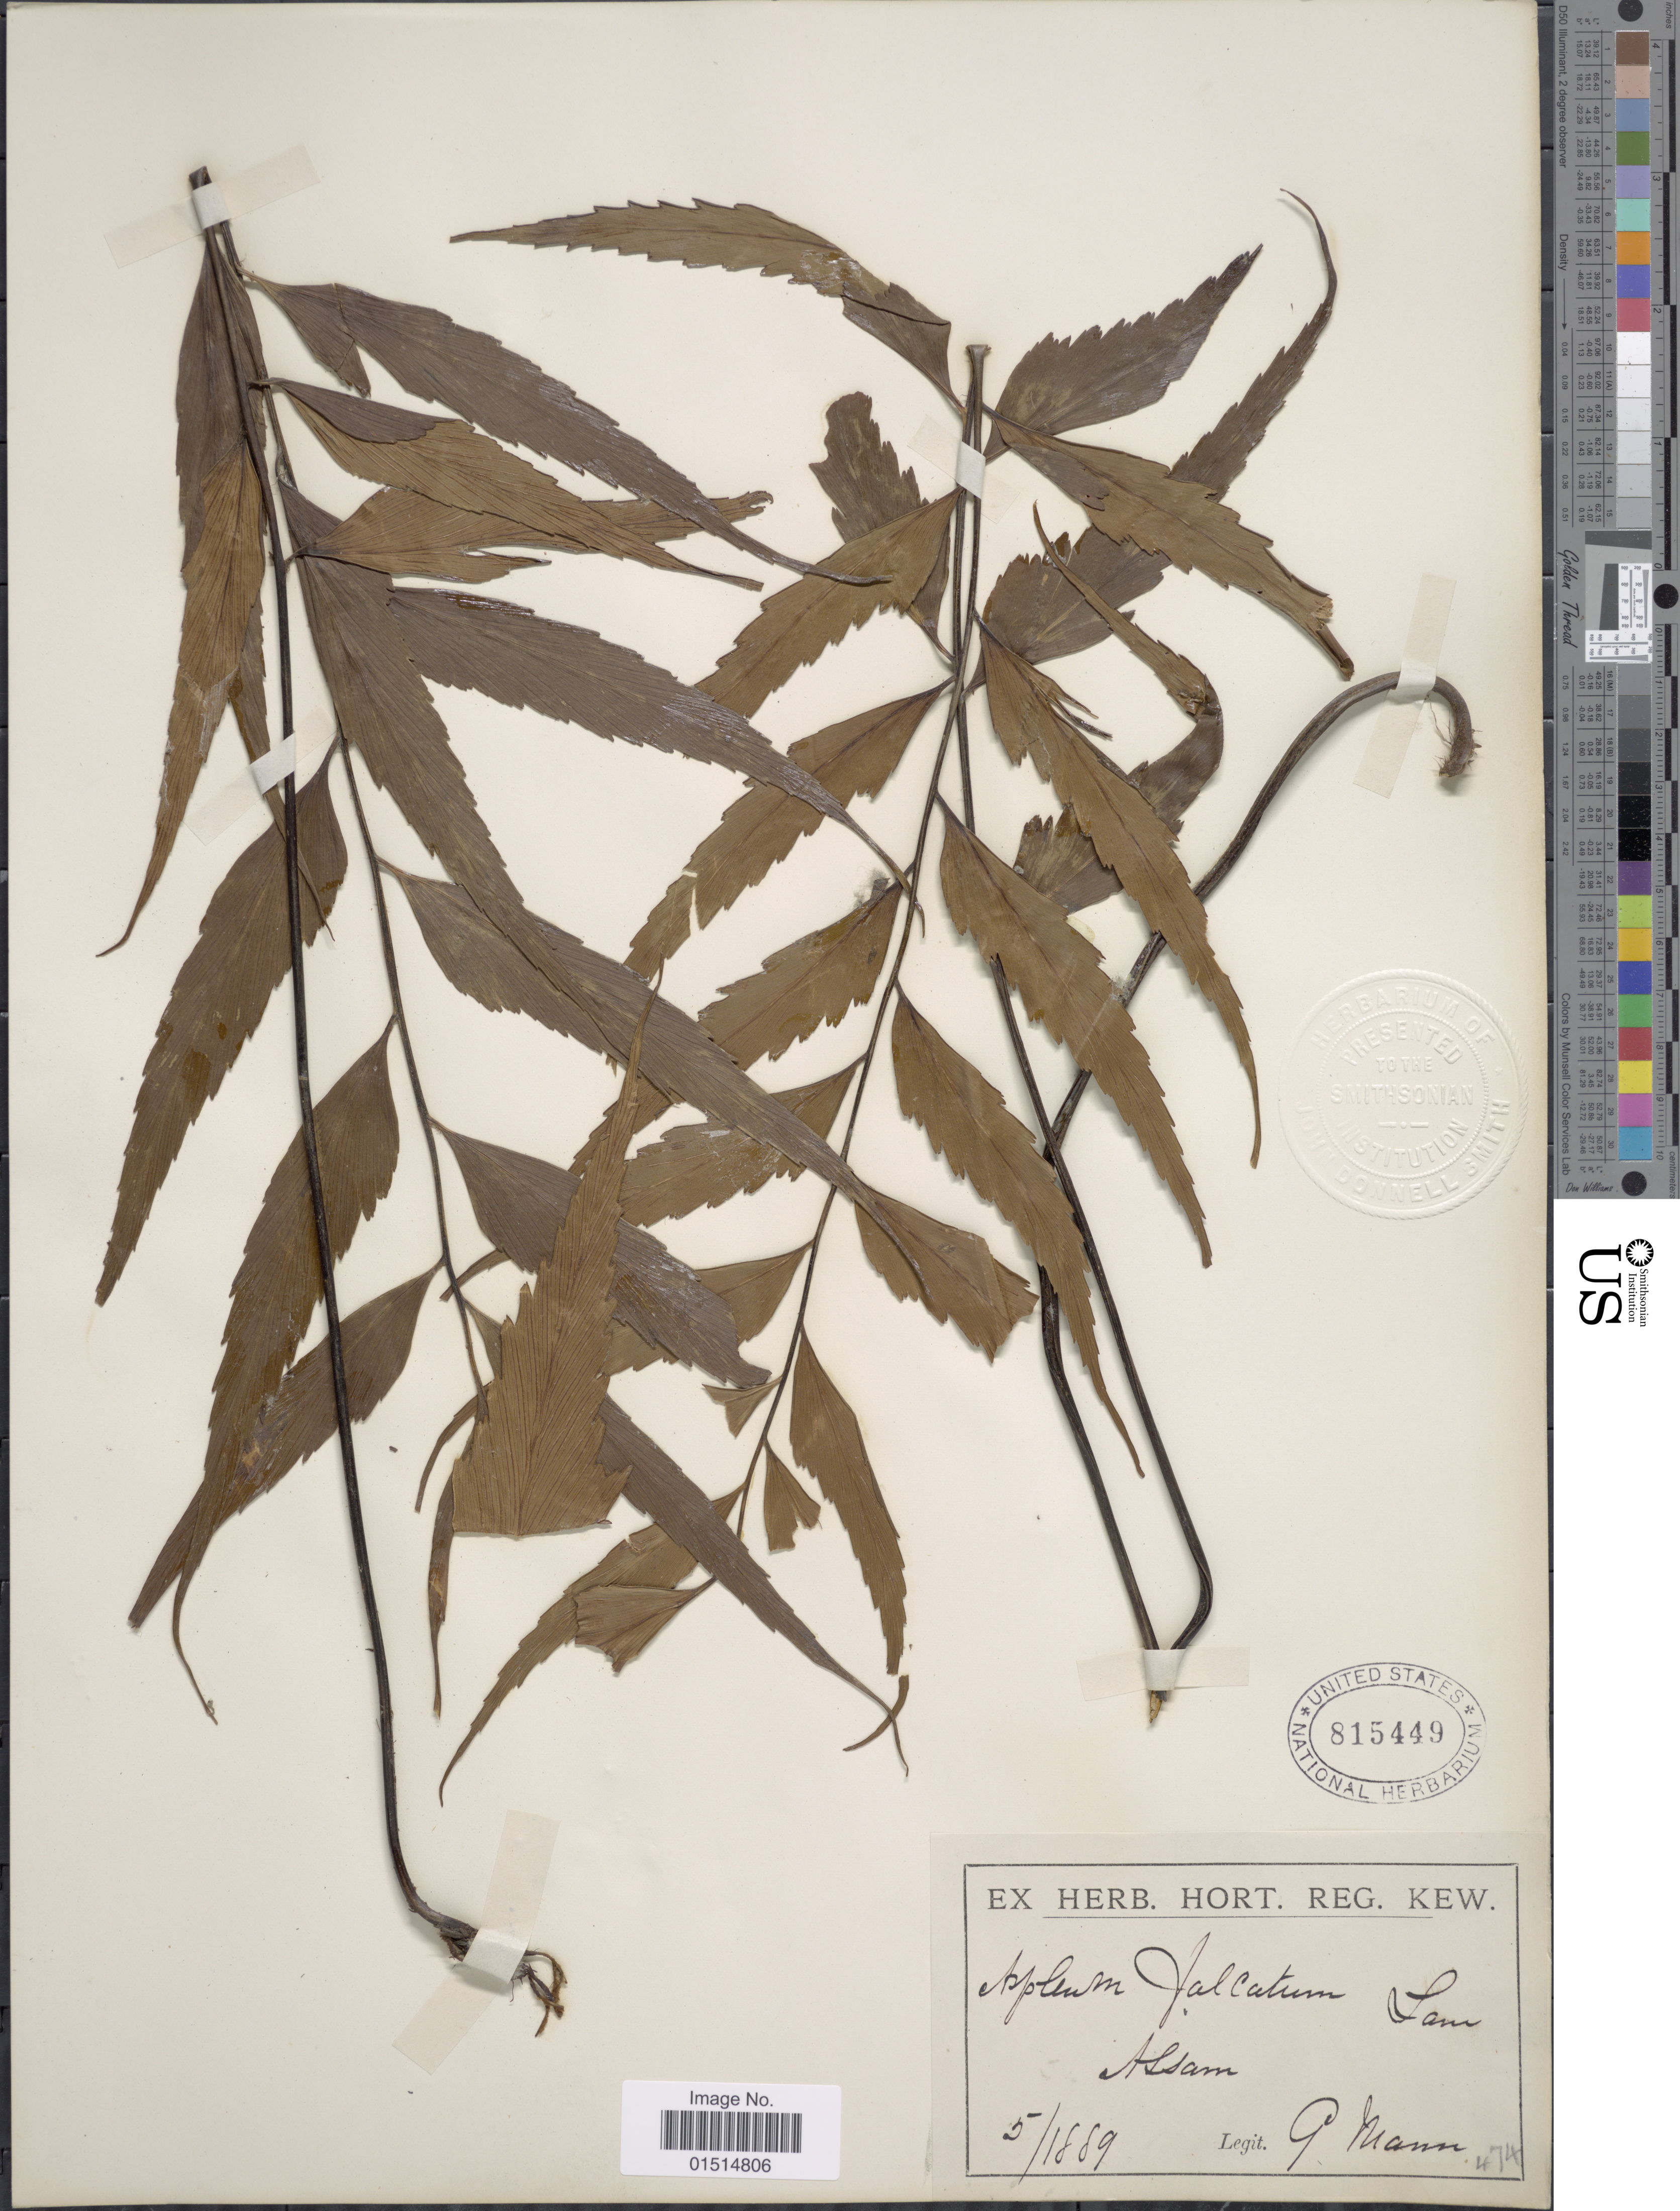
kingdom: Plantae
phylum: Tracheophyta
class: Polypodiopsida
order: Polypodiales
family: Aspleniaceae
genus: Asplenium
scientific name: Asplenium falcatum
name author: Lam.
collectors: G. Mann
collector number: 474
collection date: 1889-05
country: India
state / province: Assam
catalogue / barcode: US 815449